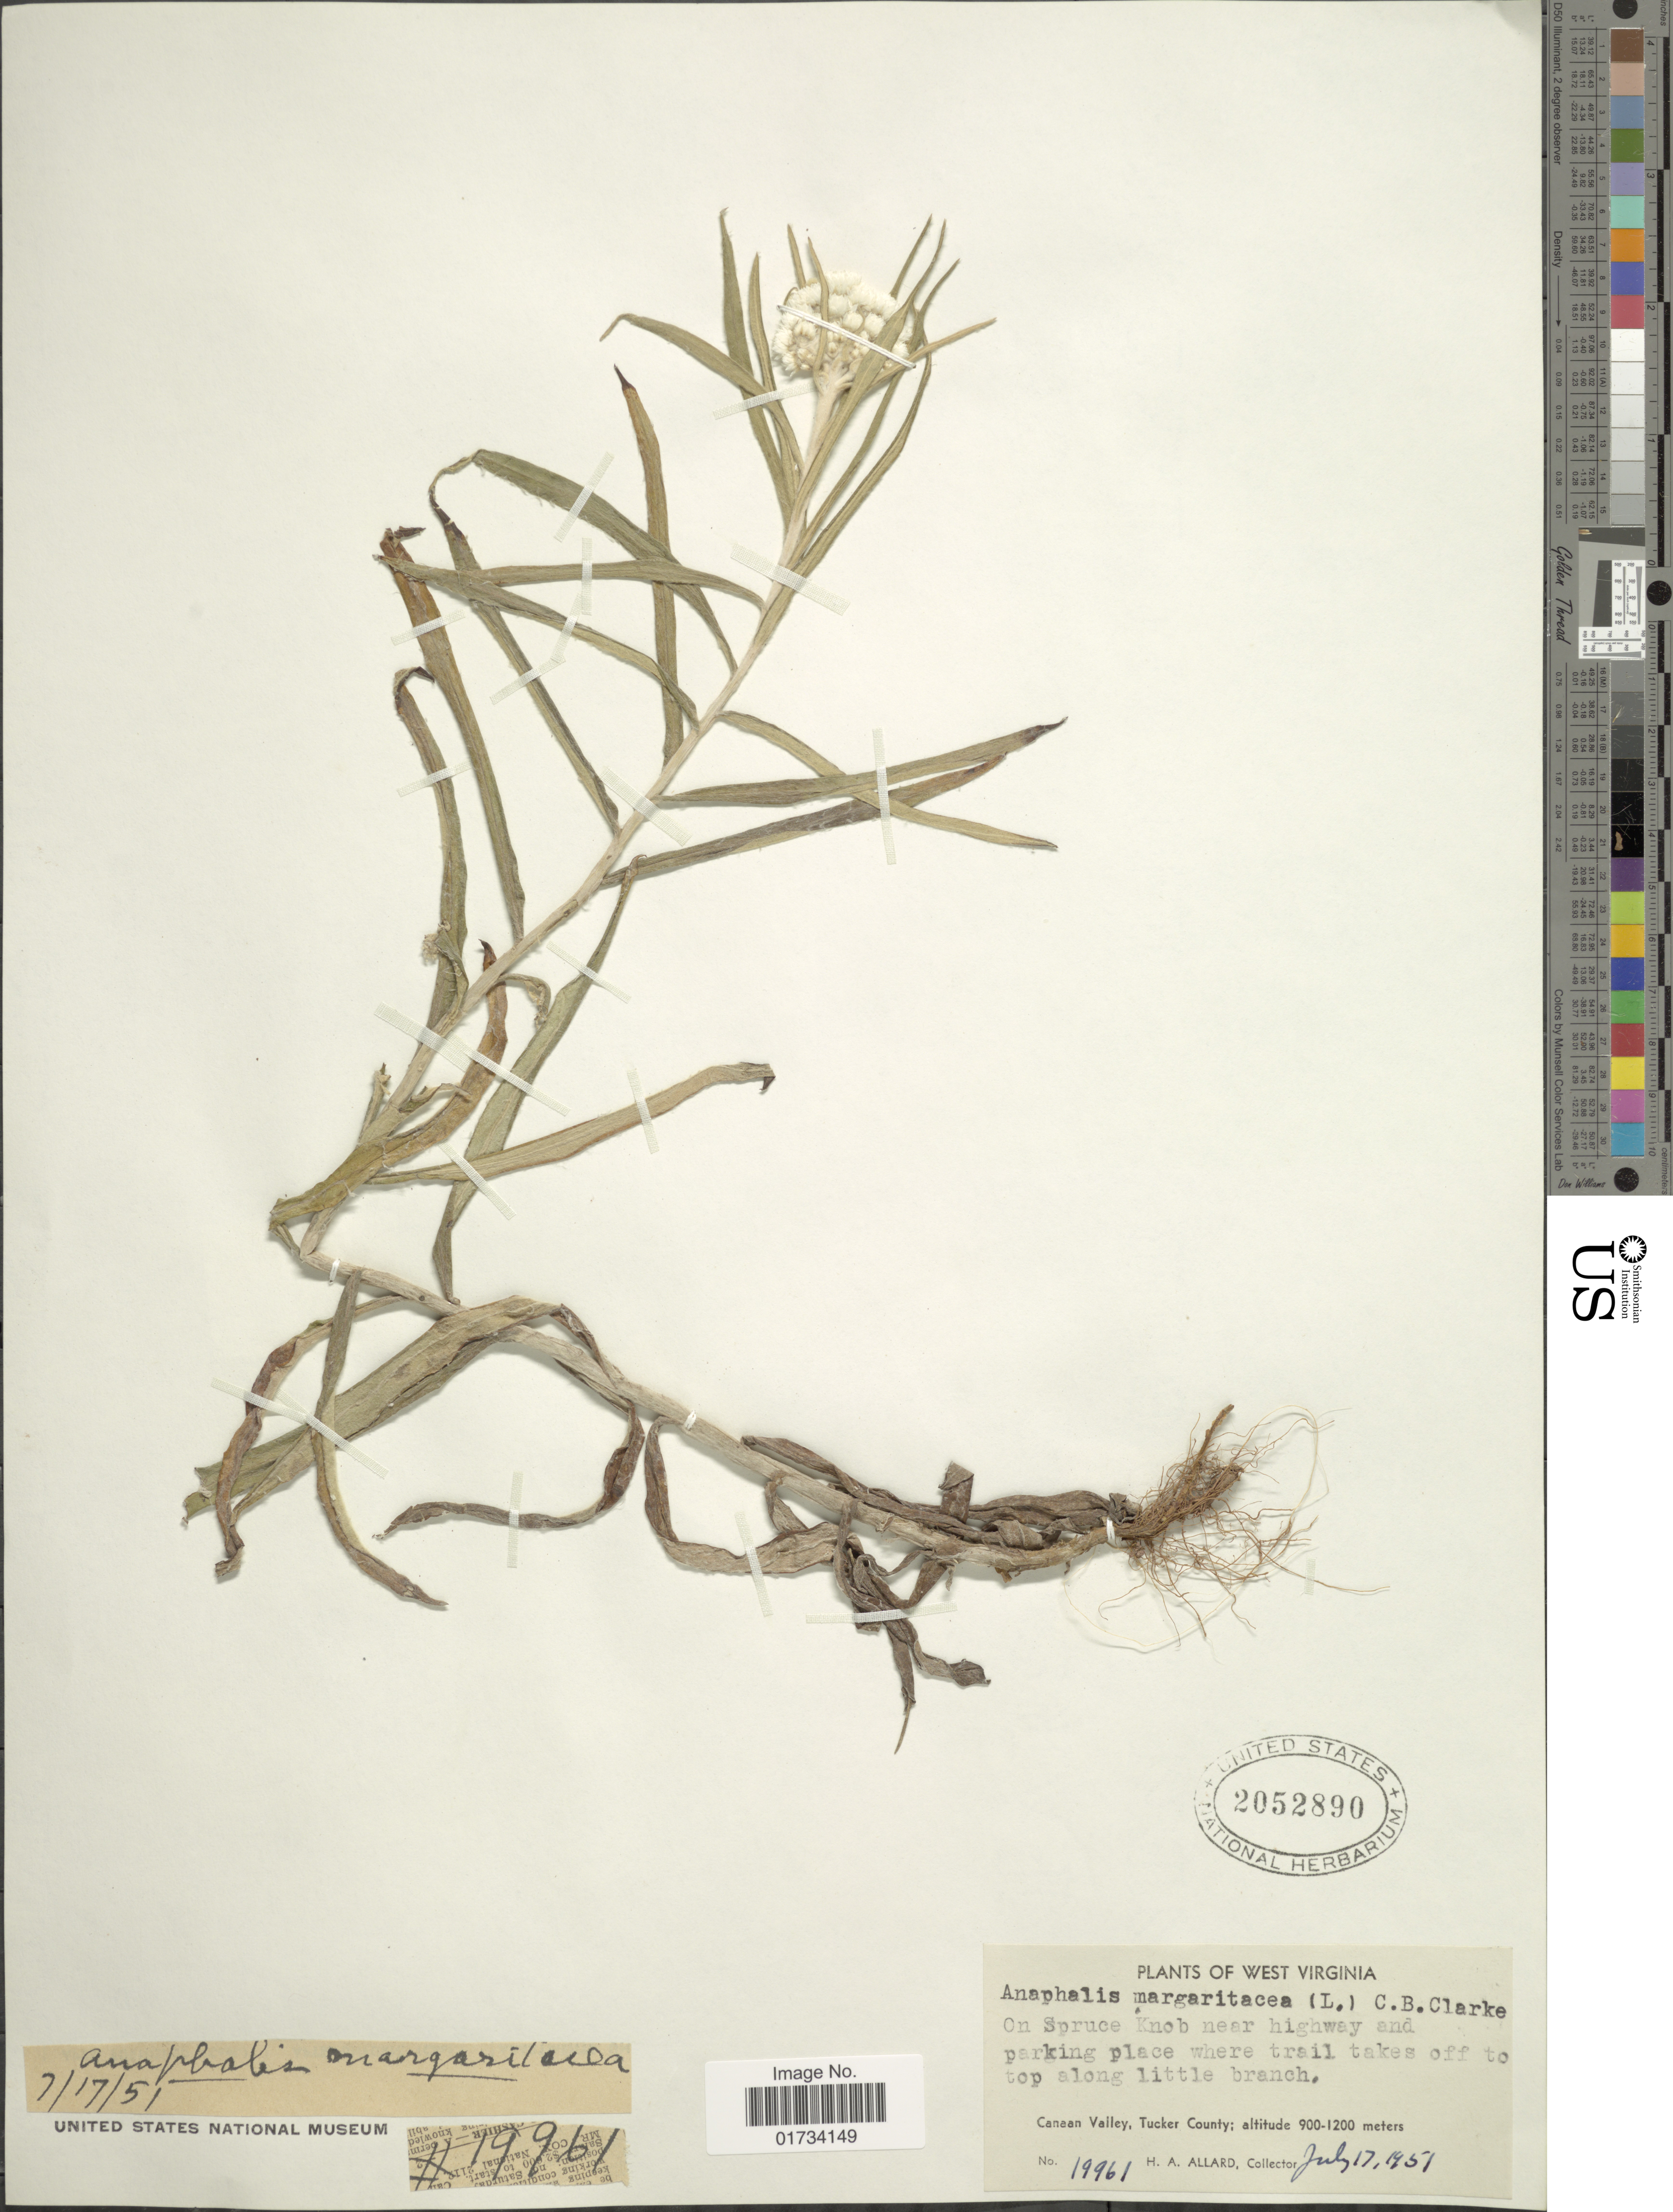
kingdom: Plantae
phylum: Tracheophyta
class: Magnoliopsida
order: Asterales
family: Asteraceae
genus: Anaphalis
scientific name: Anaphalis margaritacea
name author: (L.) Benth. & Hook. f.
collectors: H. A. Allard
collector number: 19961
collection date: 1951-07-17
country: United States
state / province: West Virginia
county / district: Tucker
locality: On Spruce Knob near highway and parking place where trail takes off to top along little branch, Canaan Valley, Tucker County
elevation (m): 900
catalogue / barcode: US 2052890